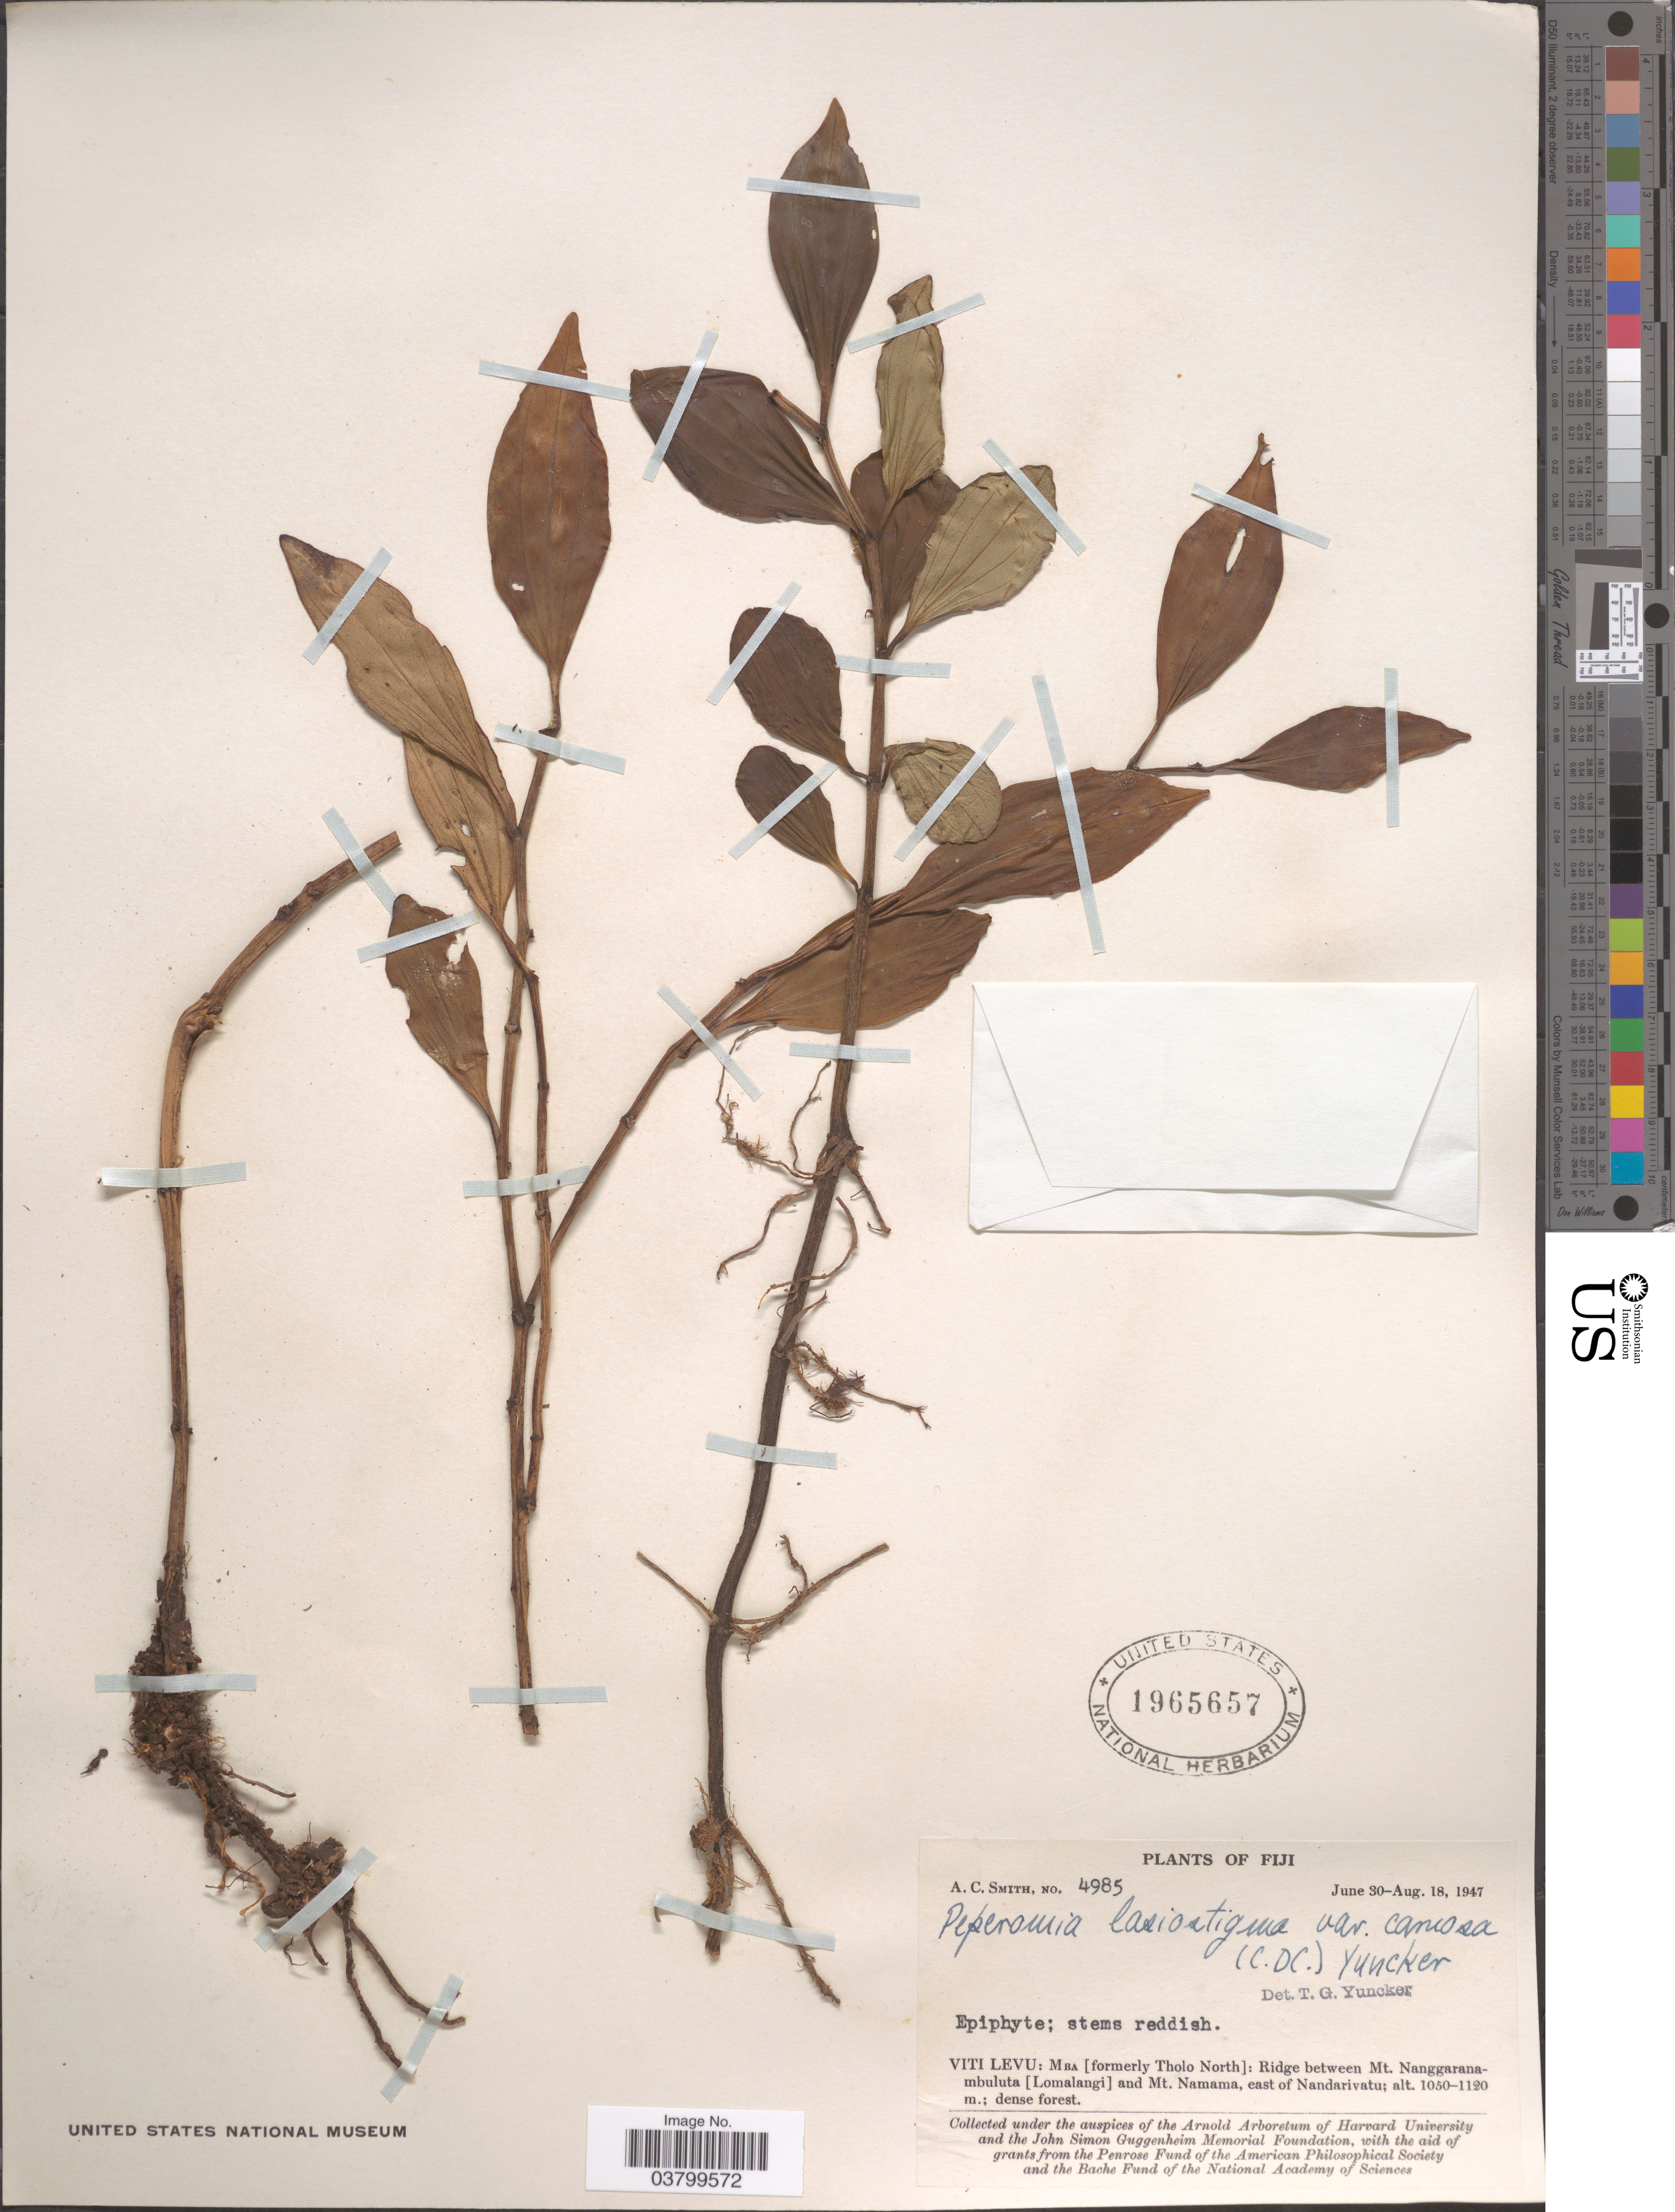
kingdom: Plantae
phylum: Tracheophyta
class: Magnoliopsida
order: Piperales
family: Piperaceae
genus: Peperomia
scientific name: Peperomia lasiostigma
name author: C. DC.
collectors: A. C. Smith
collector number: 4985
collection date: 1947-06-30/1947-08-18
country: Fiji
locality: Viti Levu: Mba [formerly Tholo North]: Ridge between Mt. Nanggarana-mbuluta [Lomalangi] and Mt. Namama, east of Nandarivatu.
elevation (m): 1050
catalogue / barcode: US 1965657